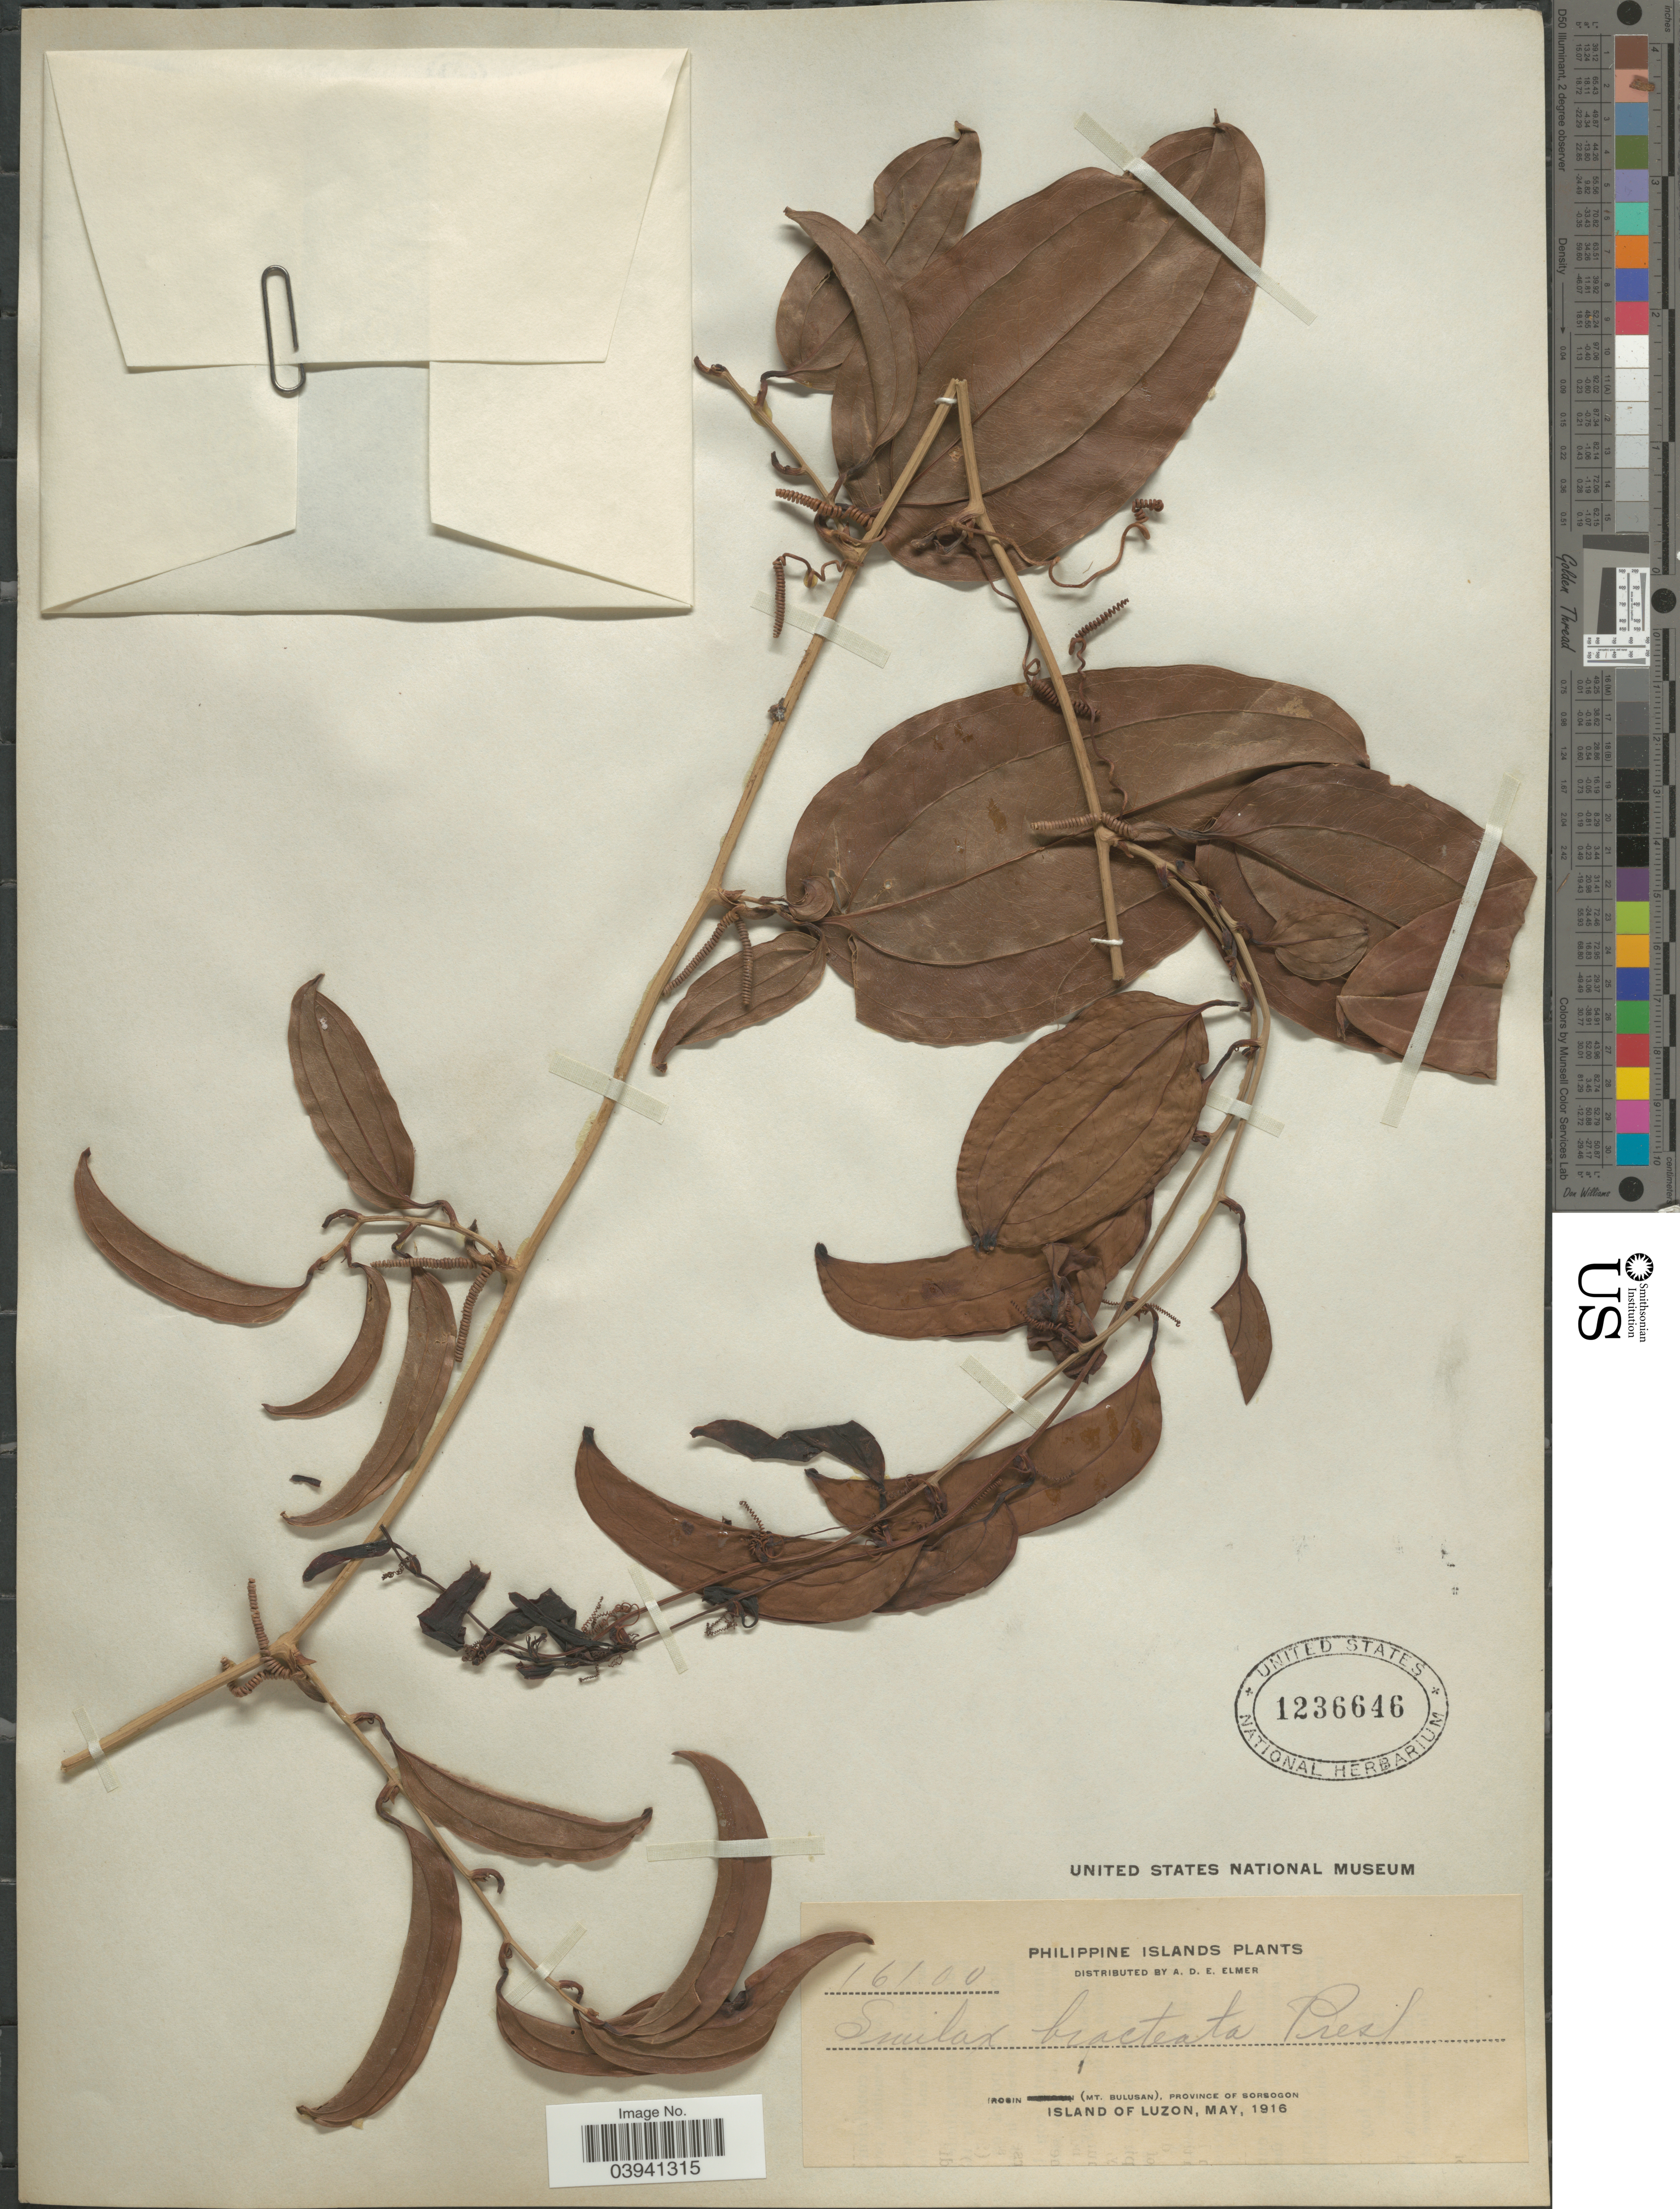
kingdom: Plantae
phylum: Tracheophyta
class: Liliopsida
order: Liliales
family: Smilacaceae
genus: Smilax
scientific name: Smilax bracteata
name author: C. Presl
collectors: A. D. E. Elmer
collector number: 16100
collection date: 1916-05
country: Philippines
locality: Philippine Islands. Irosin (Mt. Bulusan), Province of Sorsogon. Island of Luzon.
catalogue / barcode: US 1236646